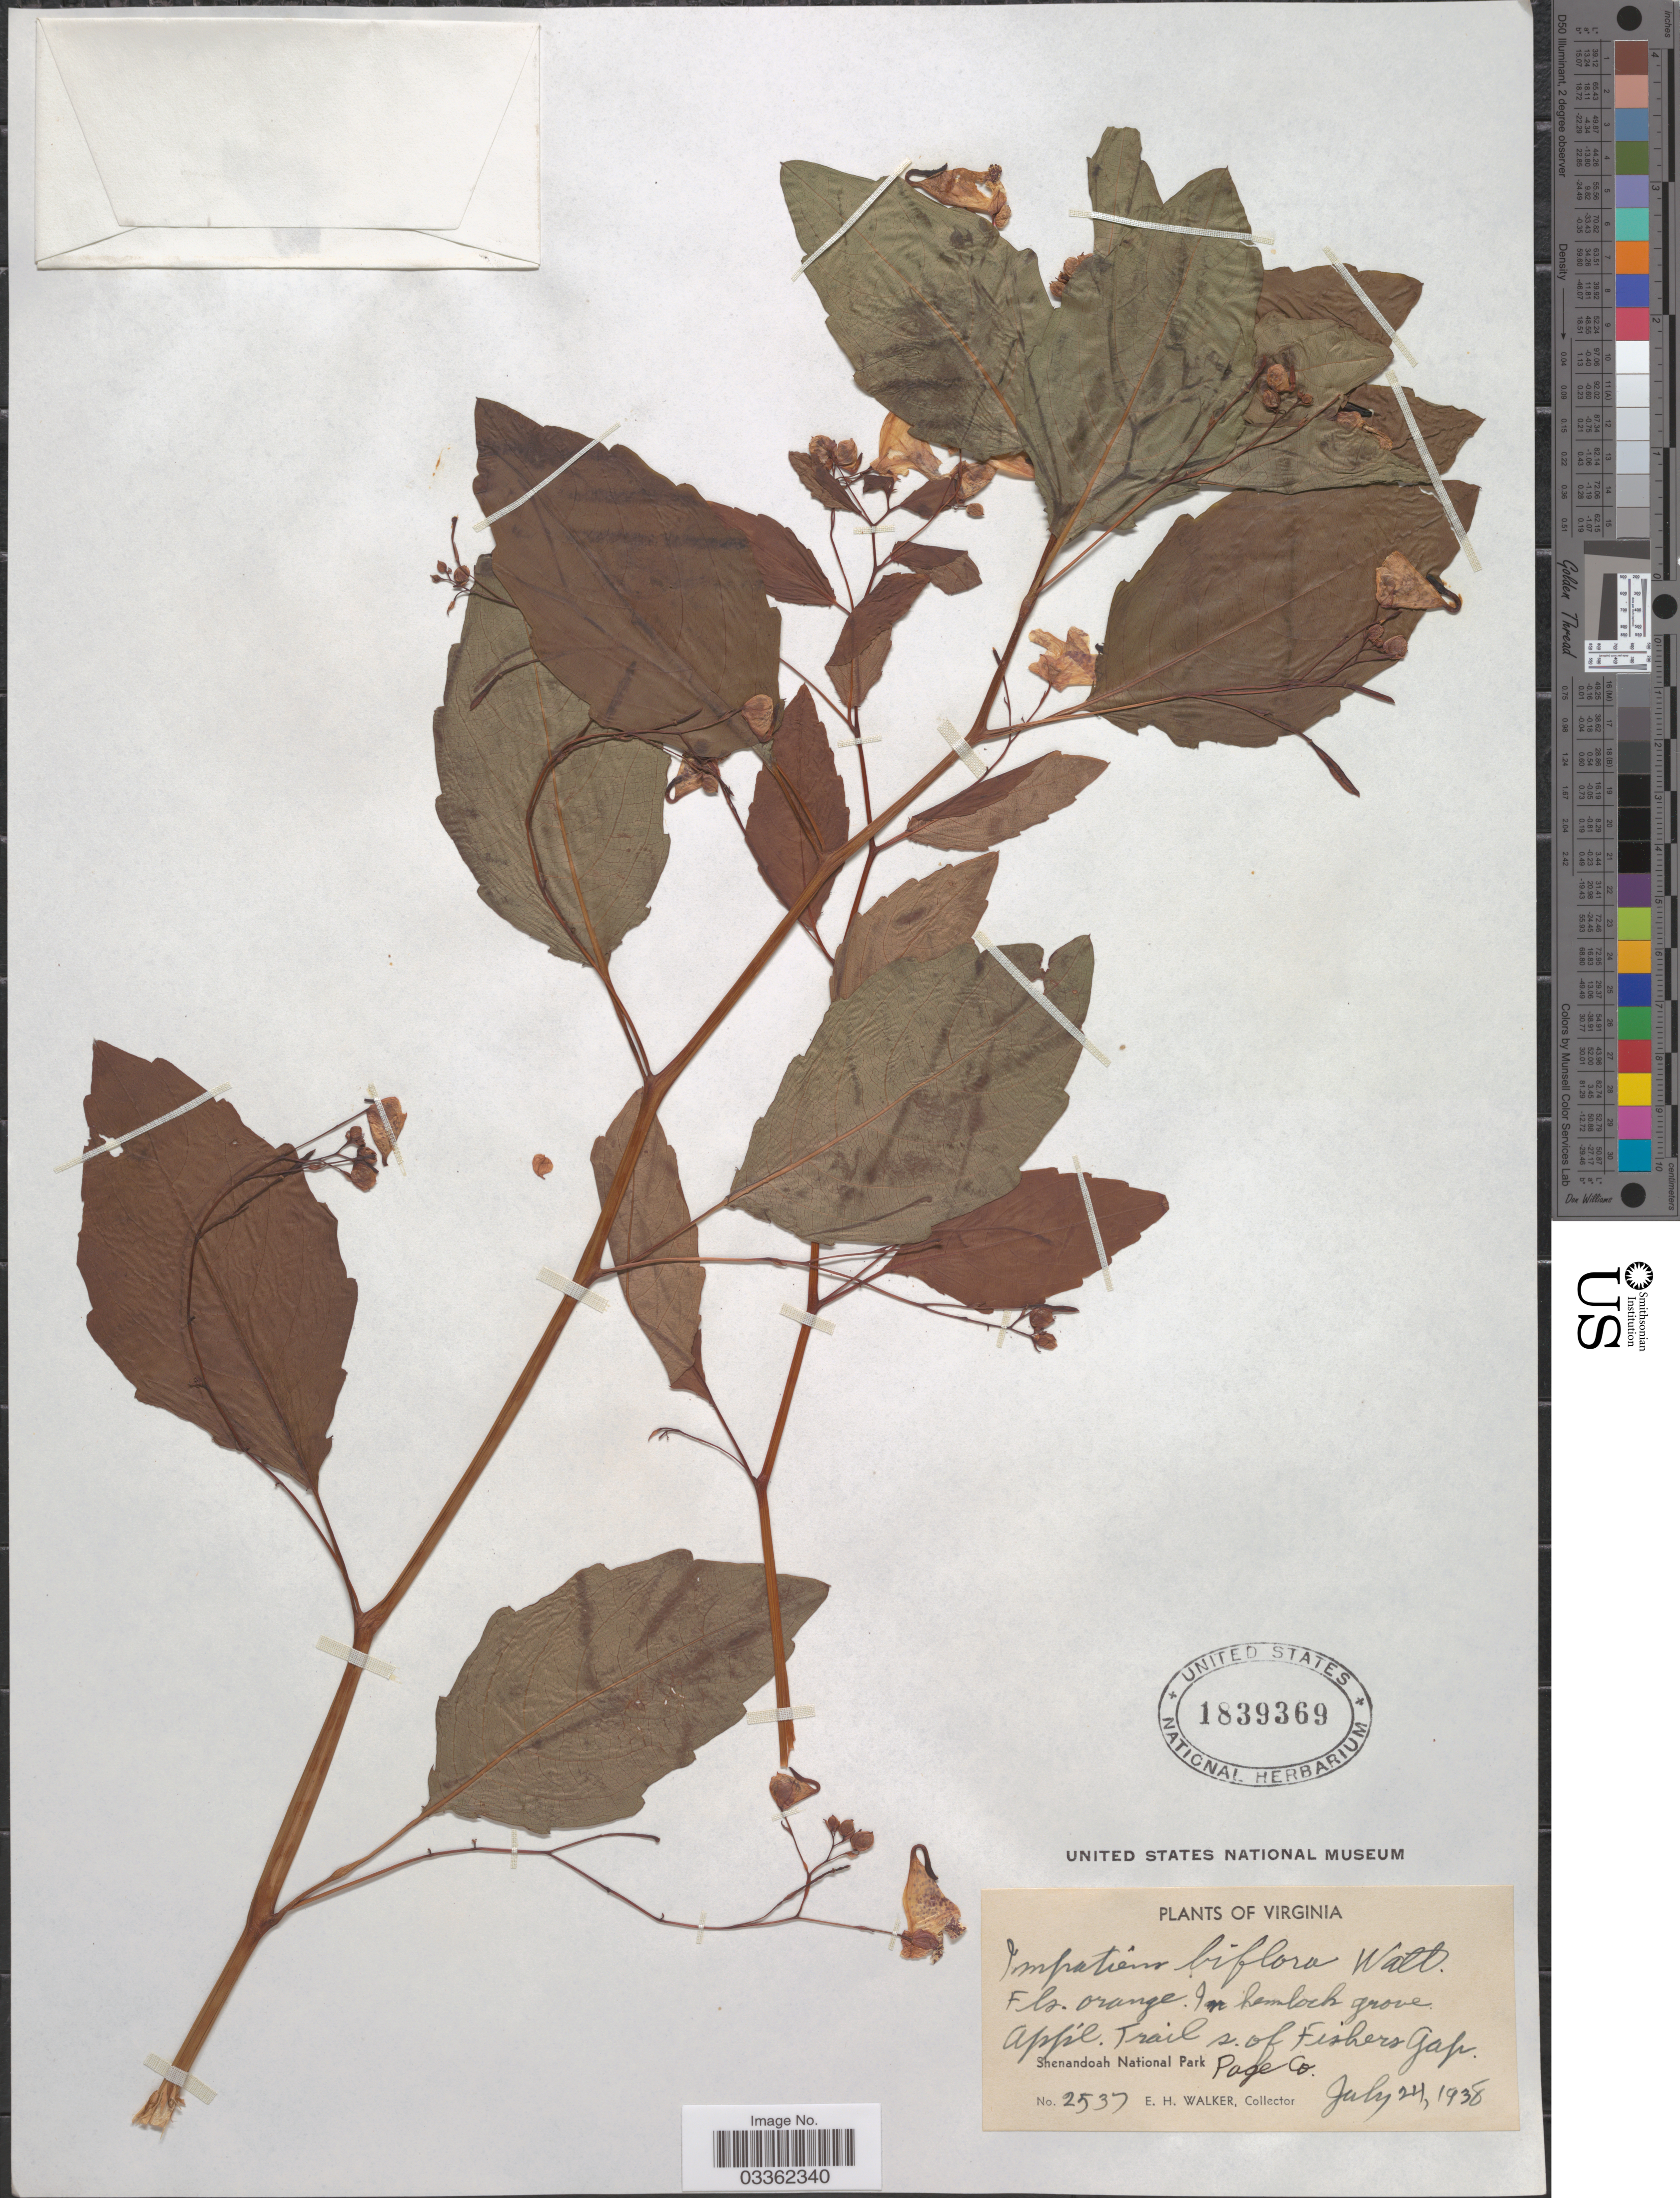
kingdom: Plantae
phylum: Tracheophyta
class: Magnoliopsida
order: Ericales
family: Balsaminaceae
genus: Impatiens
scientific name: Impatiens capensis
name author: Meerb.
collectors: E. H. Walker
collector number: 2537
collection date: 1938-07-24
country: United States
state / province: Virginia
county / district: Page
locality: In hemlock App'l. Trail s. of Fishers Gap. Shenandoah National Park, Page Co.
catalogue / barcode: US 1839369